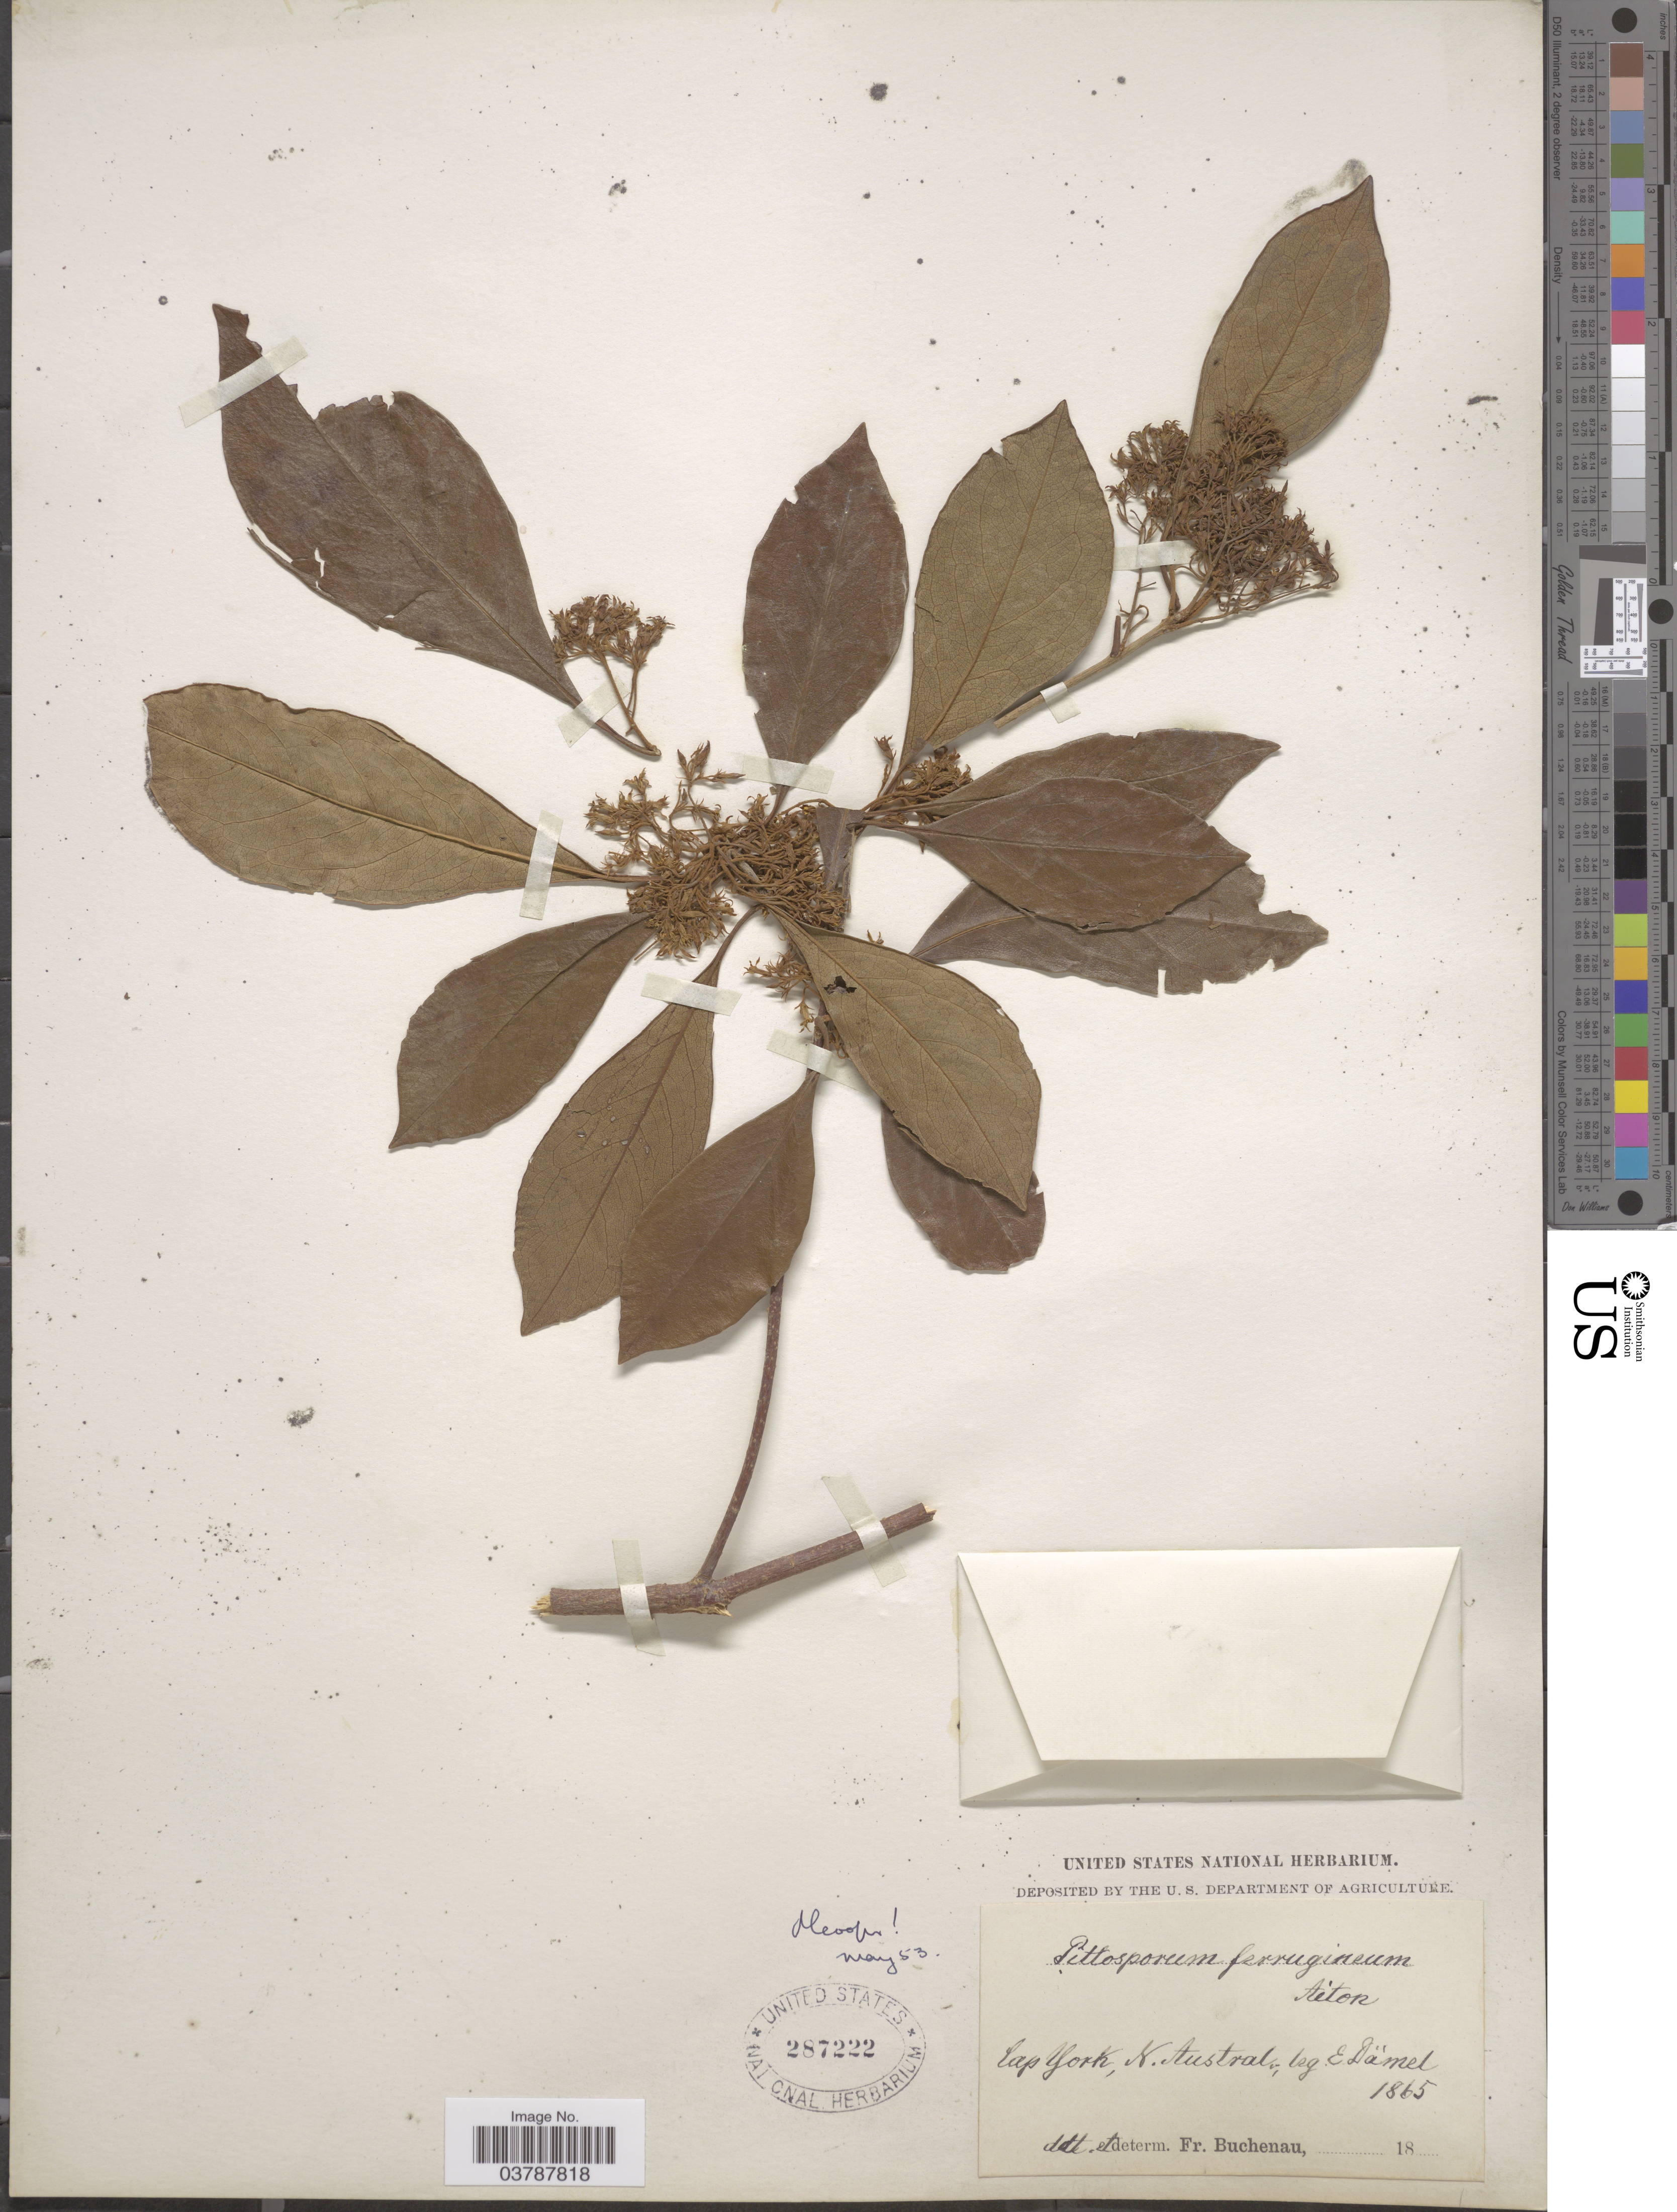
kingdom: Plantae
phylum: Tracheophyta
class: Magnoliopsida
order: Apiales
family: Pittosporaceae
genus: Pittosporum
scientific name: Pittosporum ferrugineum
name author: Dryand. ex Aiton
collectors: E. Damel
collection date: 1865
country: Australia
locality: Cap York, N. Austral.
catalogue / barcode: US 287222